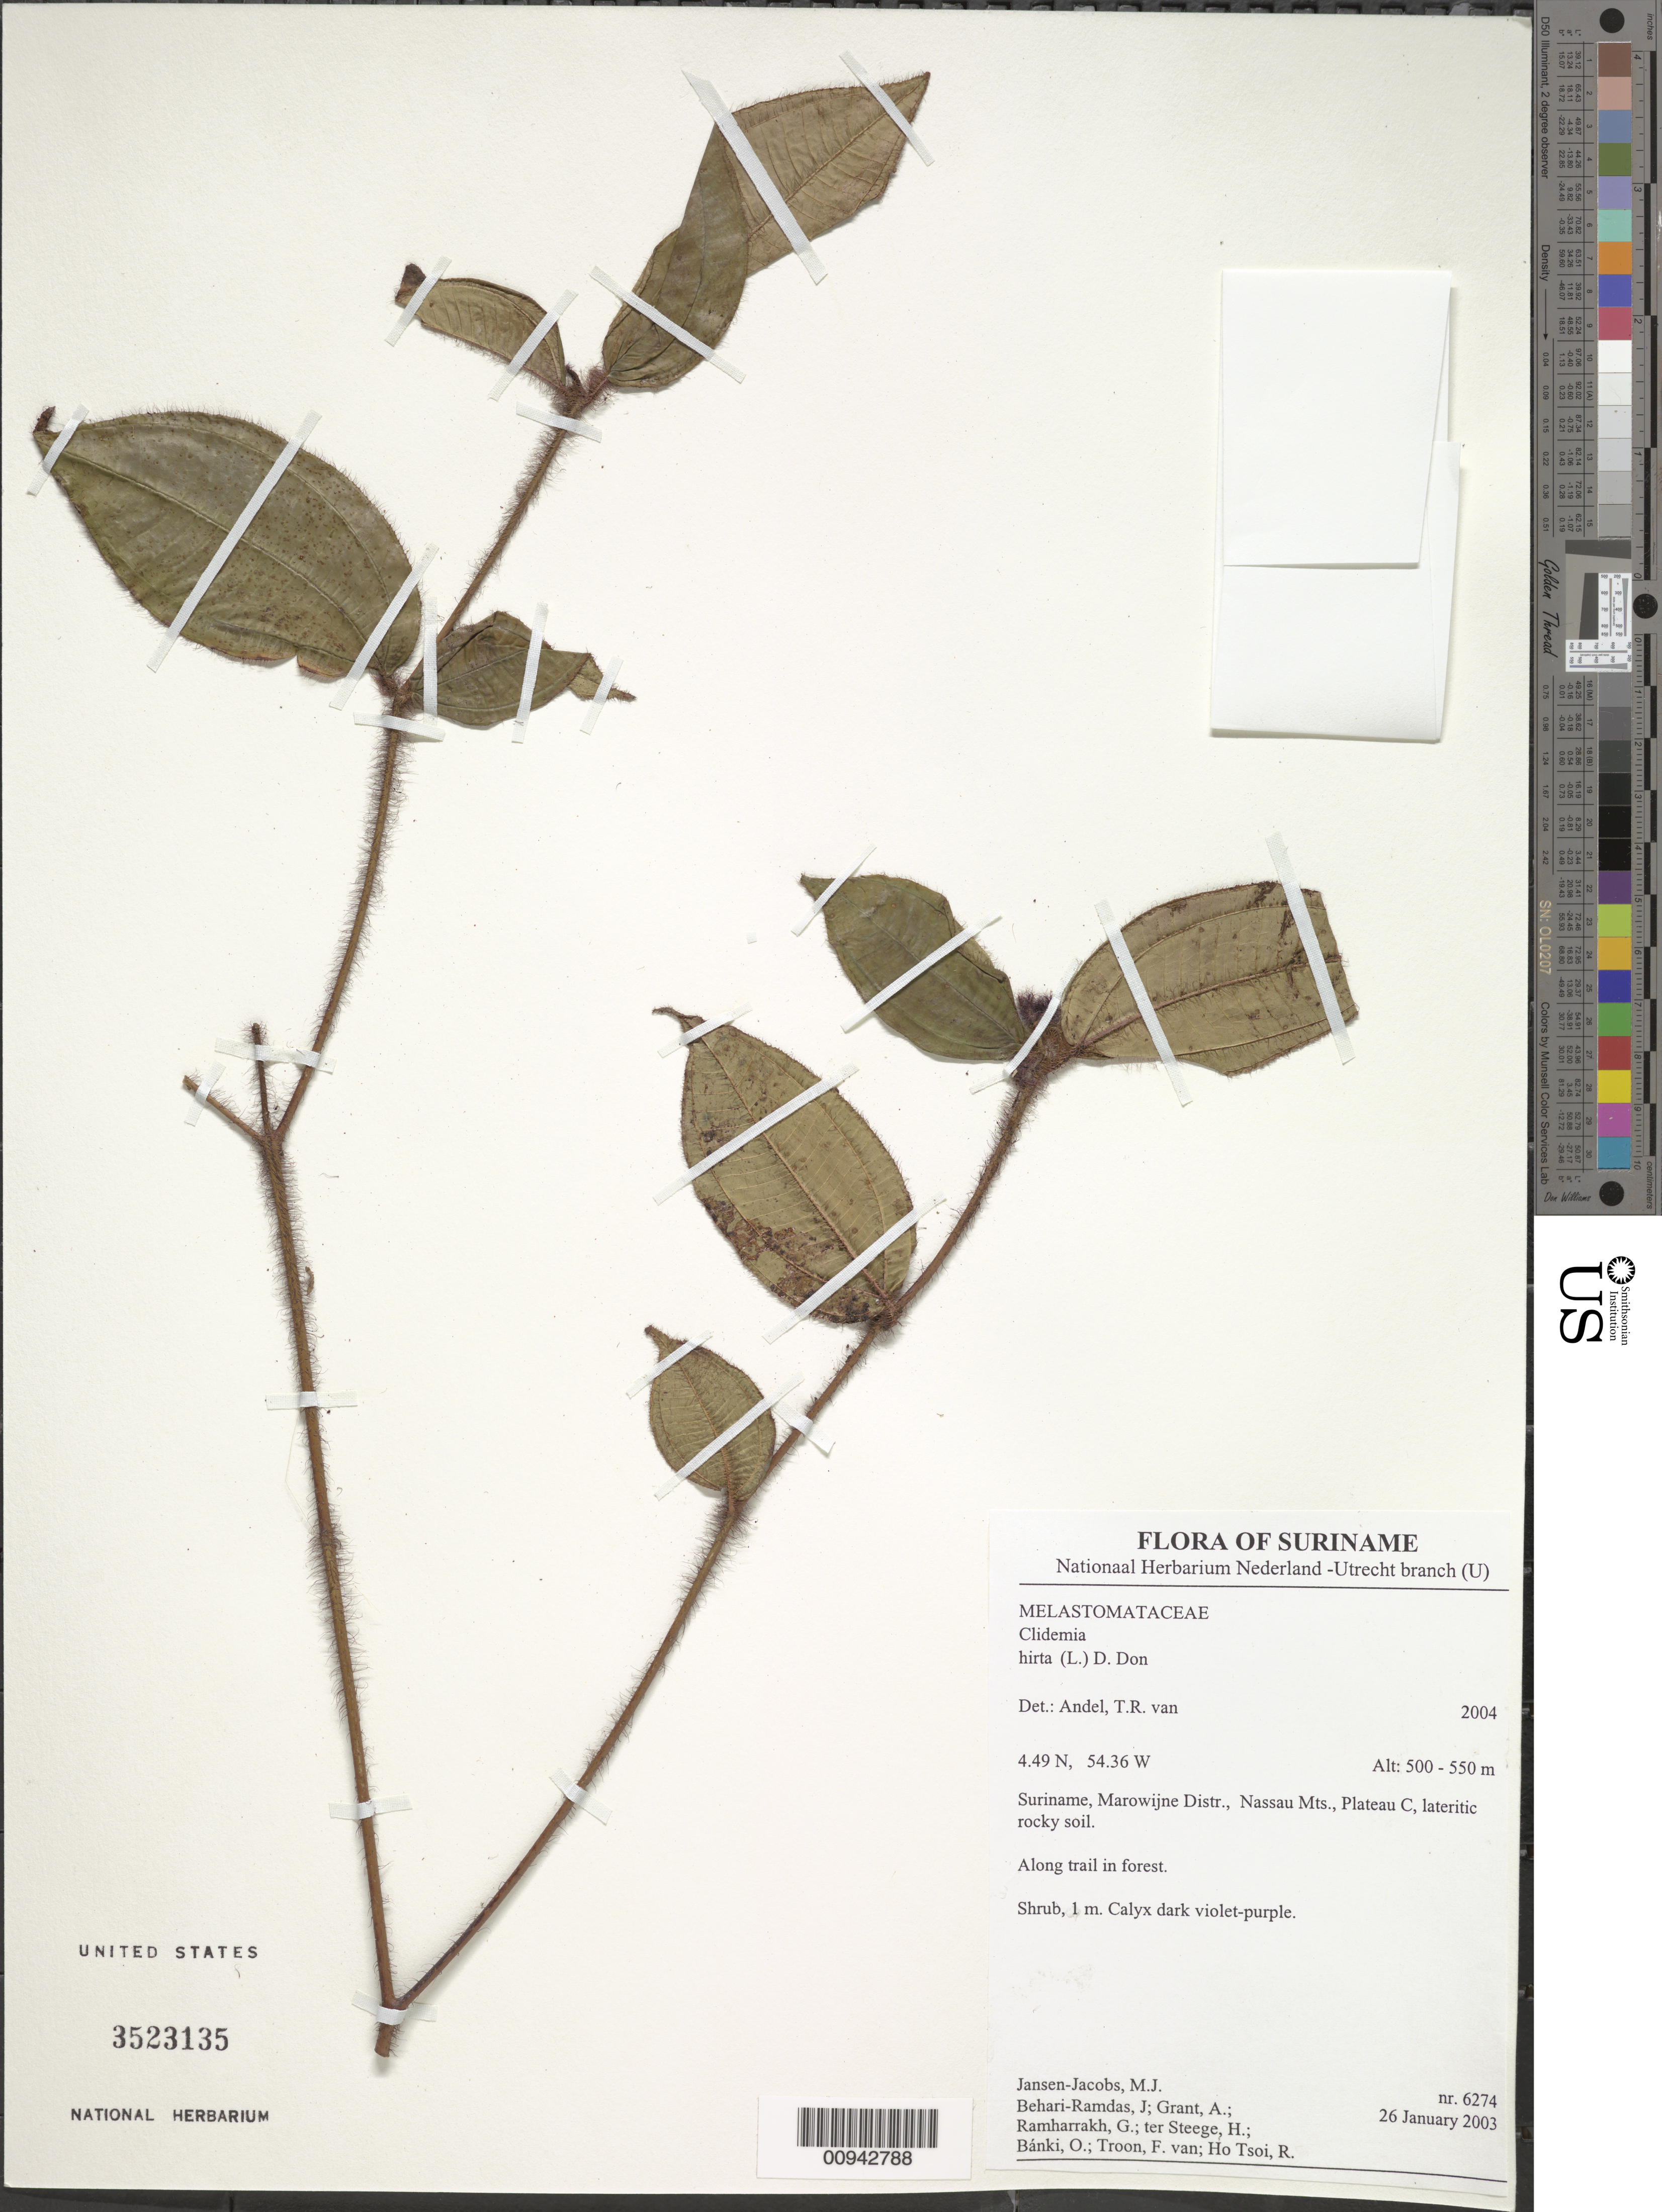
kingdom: Plantae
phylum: Tracheophyta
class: Magnoliopsida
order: Myrtales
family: Melastomataceae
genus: Clidemia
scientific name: Clidemia hirta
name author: (L.) D. Don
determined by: Andel, Tinde R. van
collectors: M. J. Jansen-Jacobs, J. Behari-Ramdas, A. Grant, G. Ramharrakh, H. ter Steege, O. Bánki, F. Van Troon & R. Ho Tsoi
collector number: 6274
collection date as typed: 26-Jan-03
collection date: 2003-01-26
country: Suriname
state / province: Marowijne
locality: Nassau Mts., Plateau C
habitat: Lateritic rocky soil. Along trail in forest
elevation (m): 500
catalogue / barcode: US 3523135